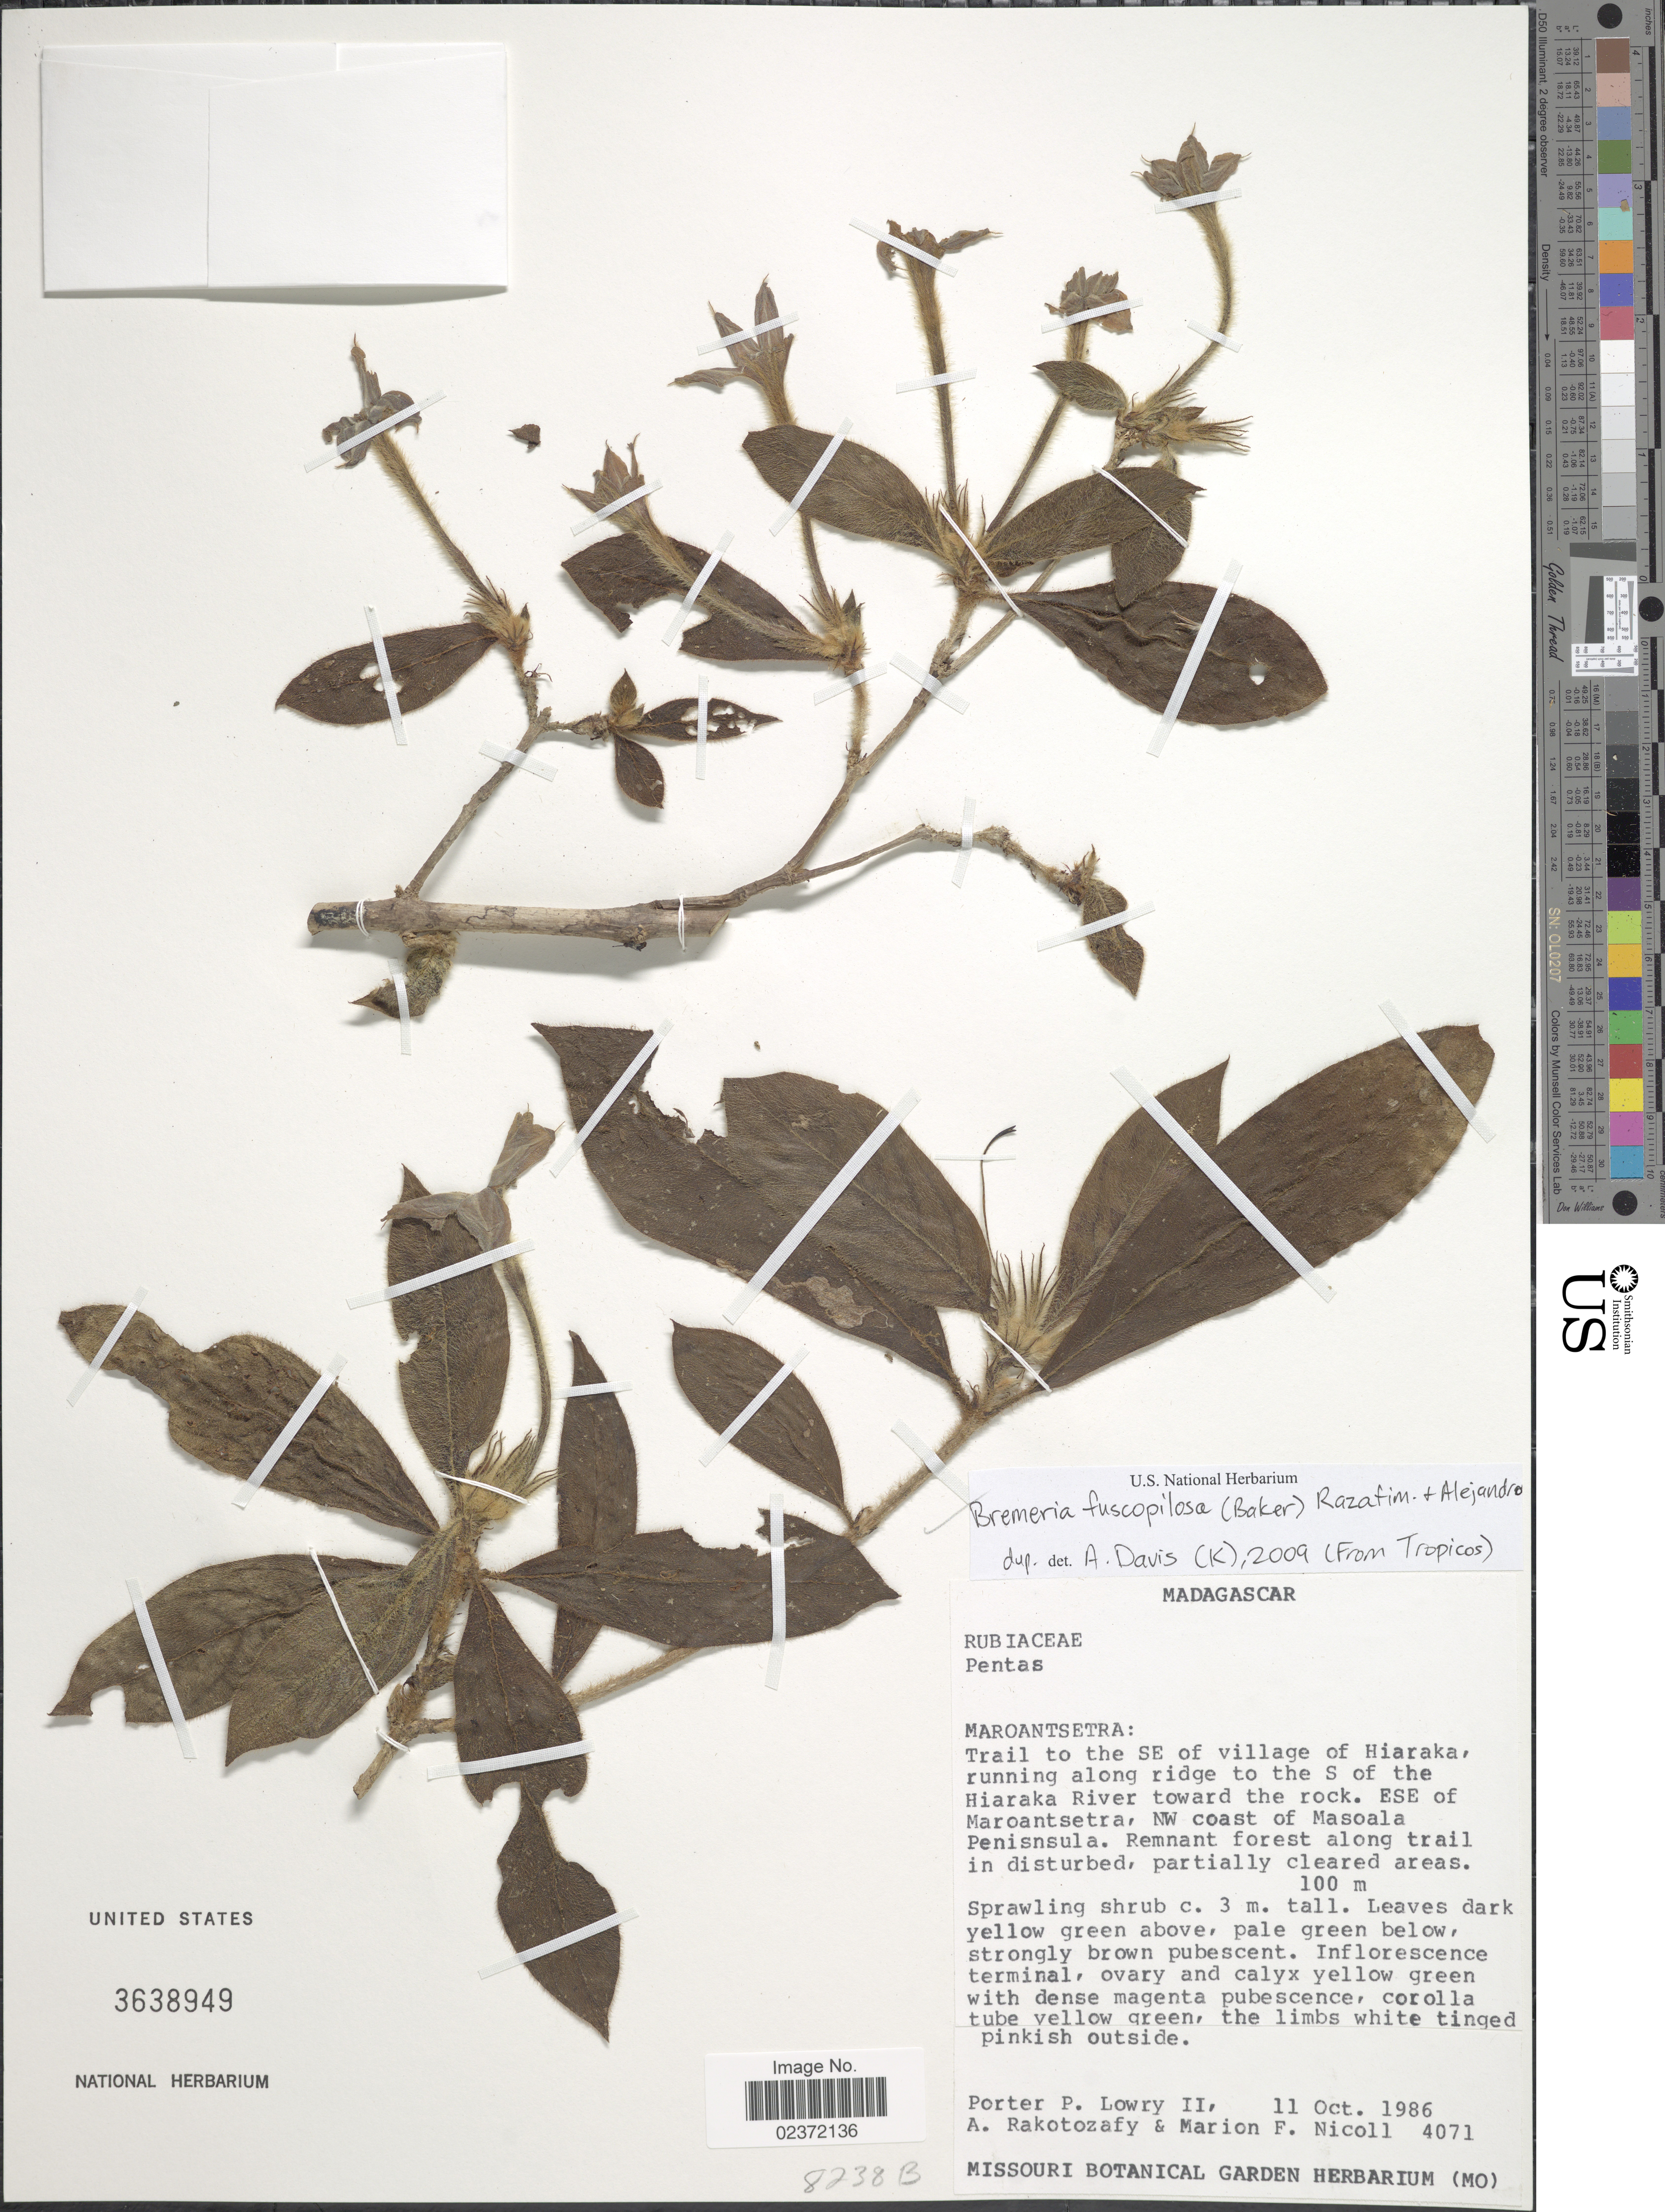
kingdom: Plantae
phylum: Tracheophyta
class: Magnoliopsida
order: Gentianales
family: Rubiaceae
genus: Bremeria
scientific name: Bremeria fuscopilosa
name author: (Baker) Razafim. & Alejandro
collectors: P. P. Lowry, A. Rakotozafy & M. F. Nicoll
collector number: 4071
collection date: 1986-10-11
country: Madagascar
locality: Maroantsetra: Trail to the SE of village of Hiaraka, running along ridge to the S of the Hiaraka River toward the rock, ESE of Maroantsetra, NW coast of Masoala Peninsula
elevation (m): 100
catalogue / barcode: US 3638949